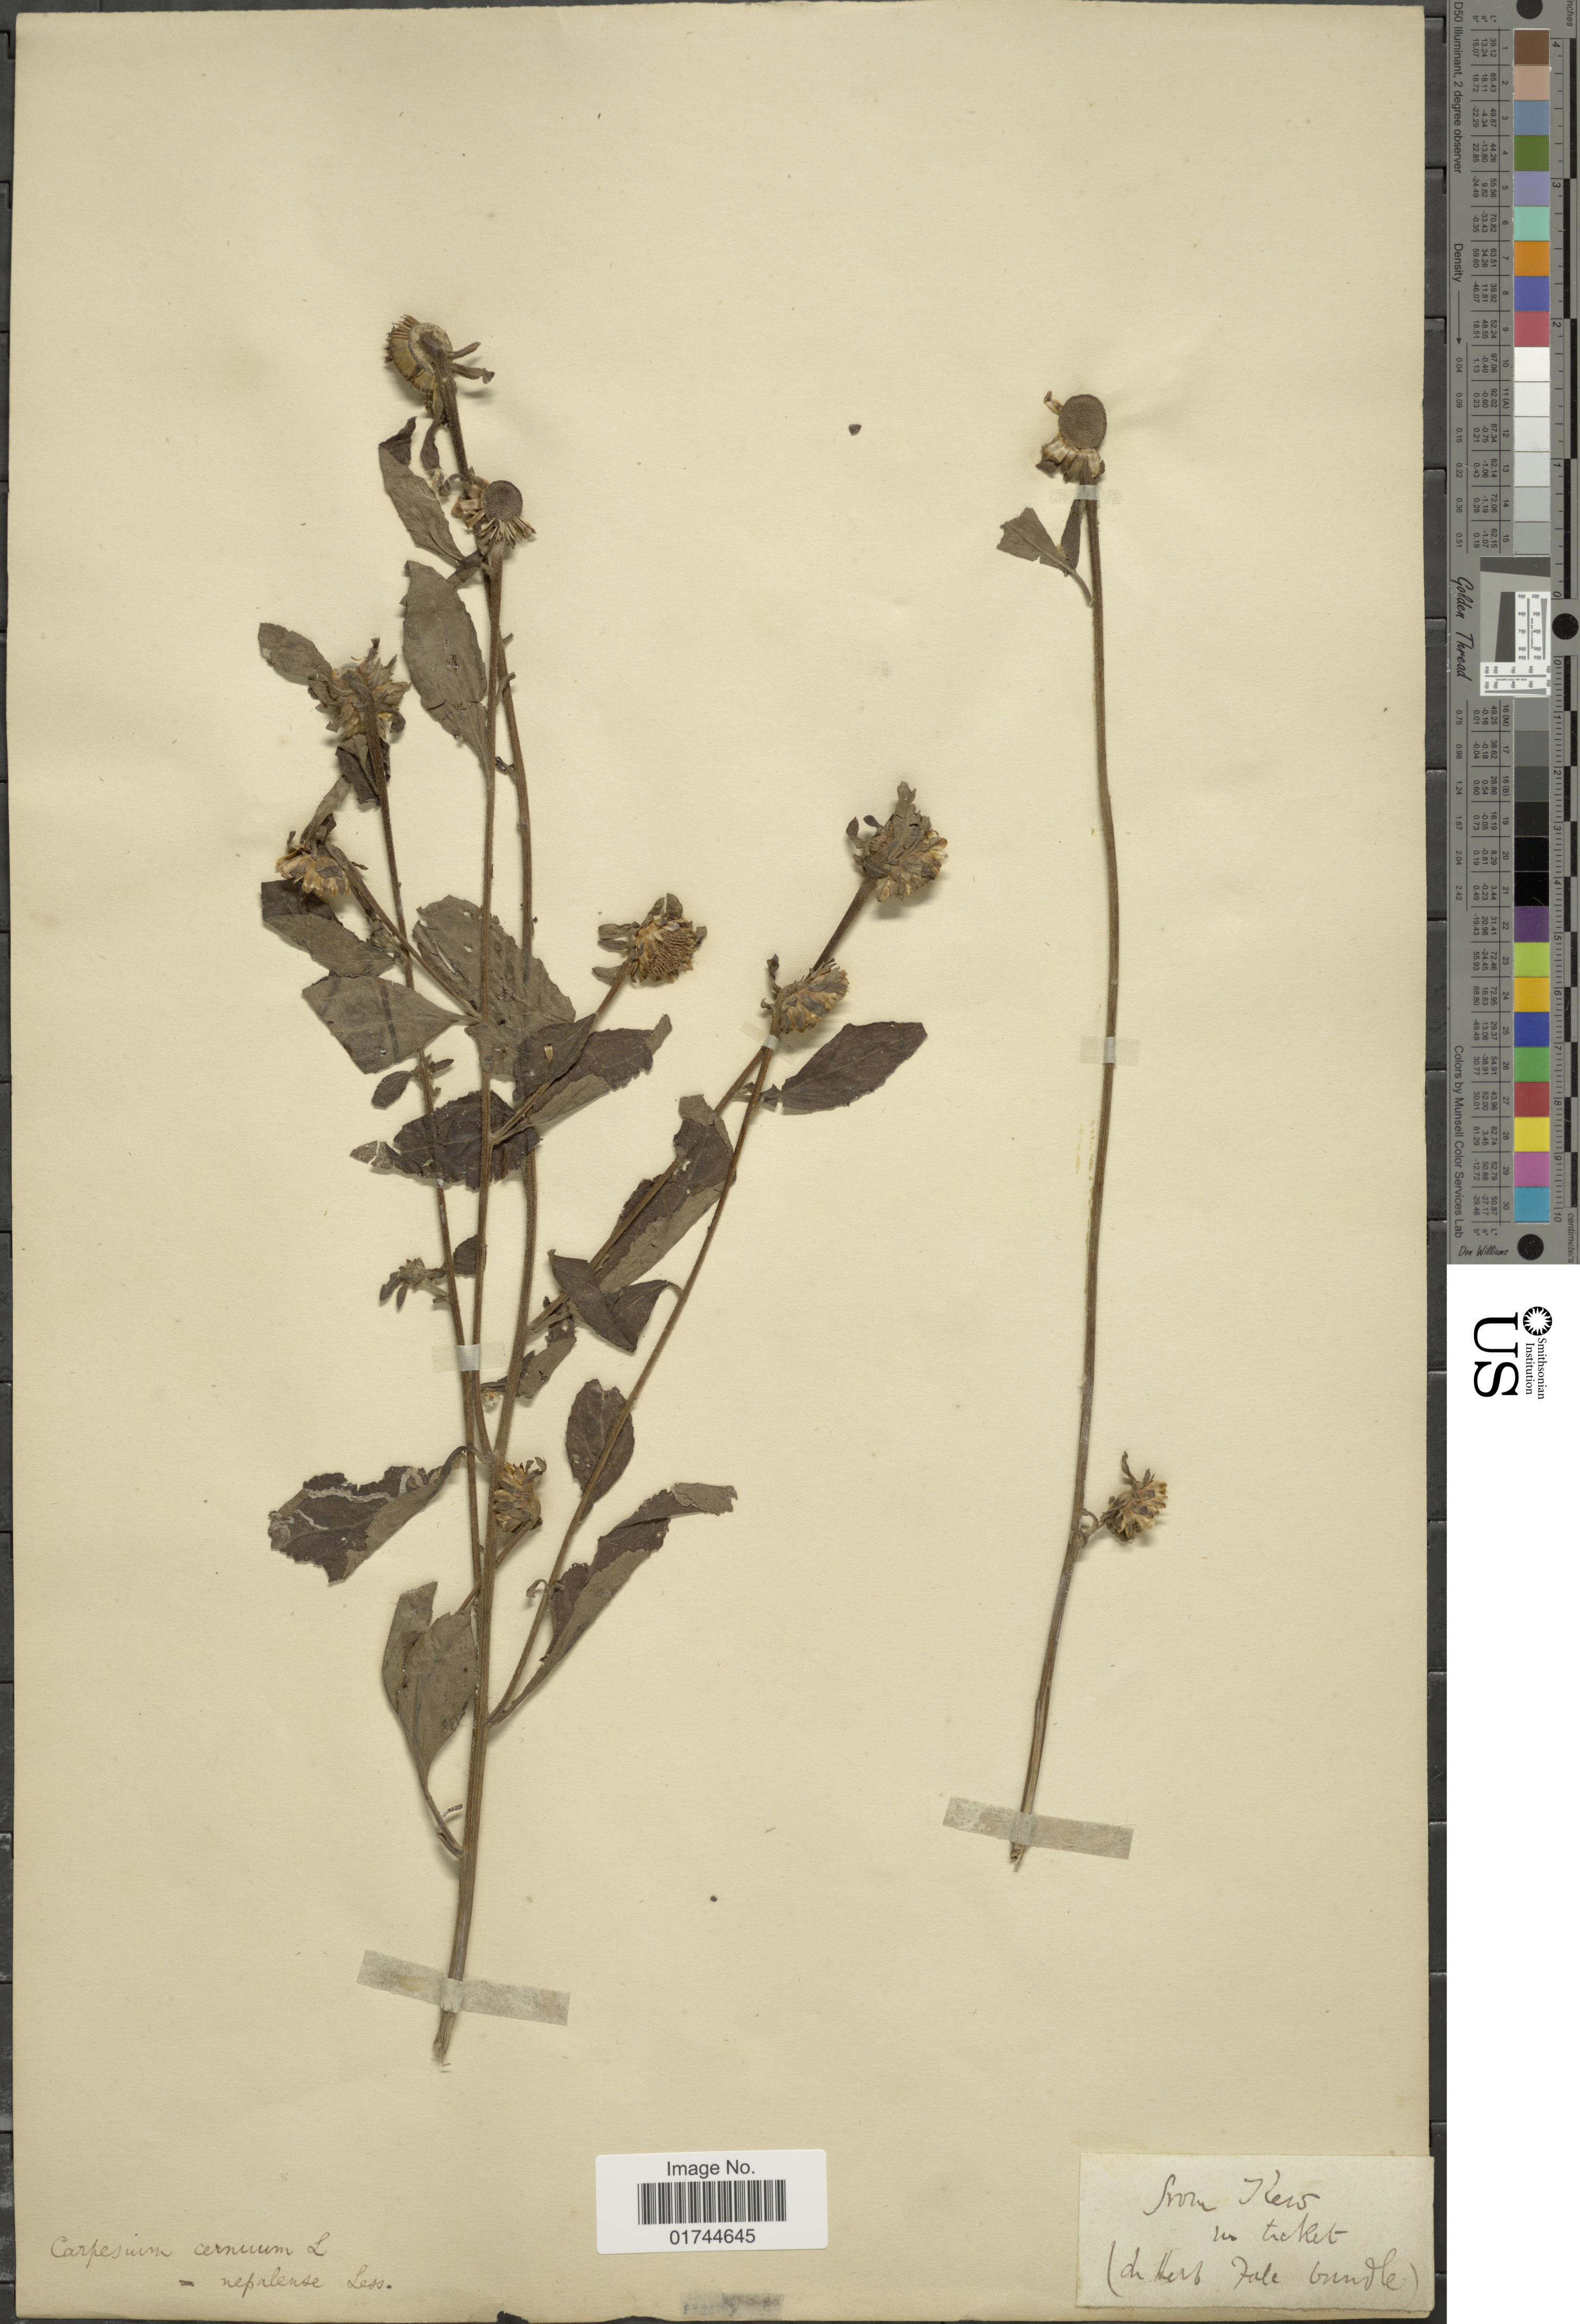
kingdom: Plantae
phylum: Tracheophyta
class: Magnoliopsida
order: Asterales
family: Asteraceae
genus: Carpesium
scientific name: Carpesium cernum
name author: L.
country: United Kingdom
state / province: England